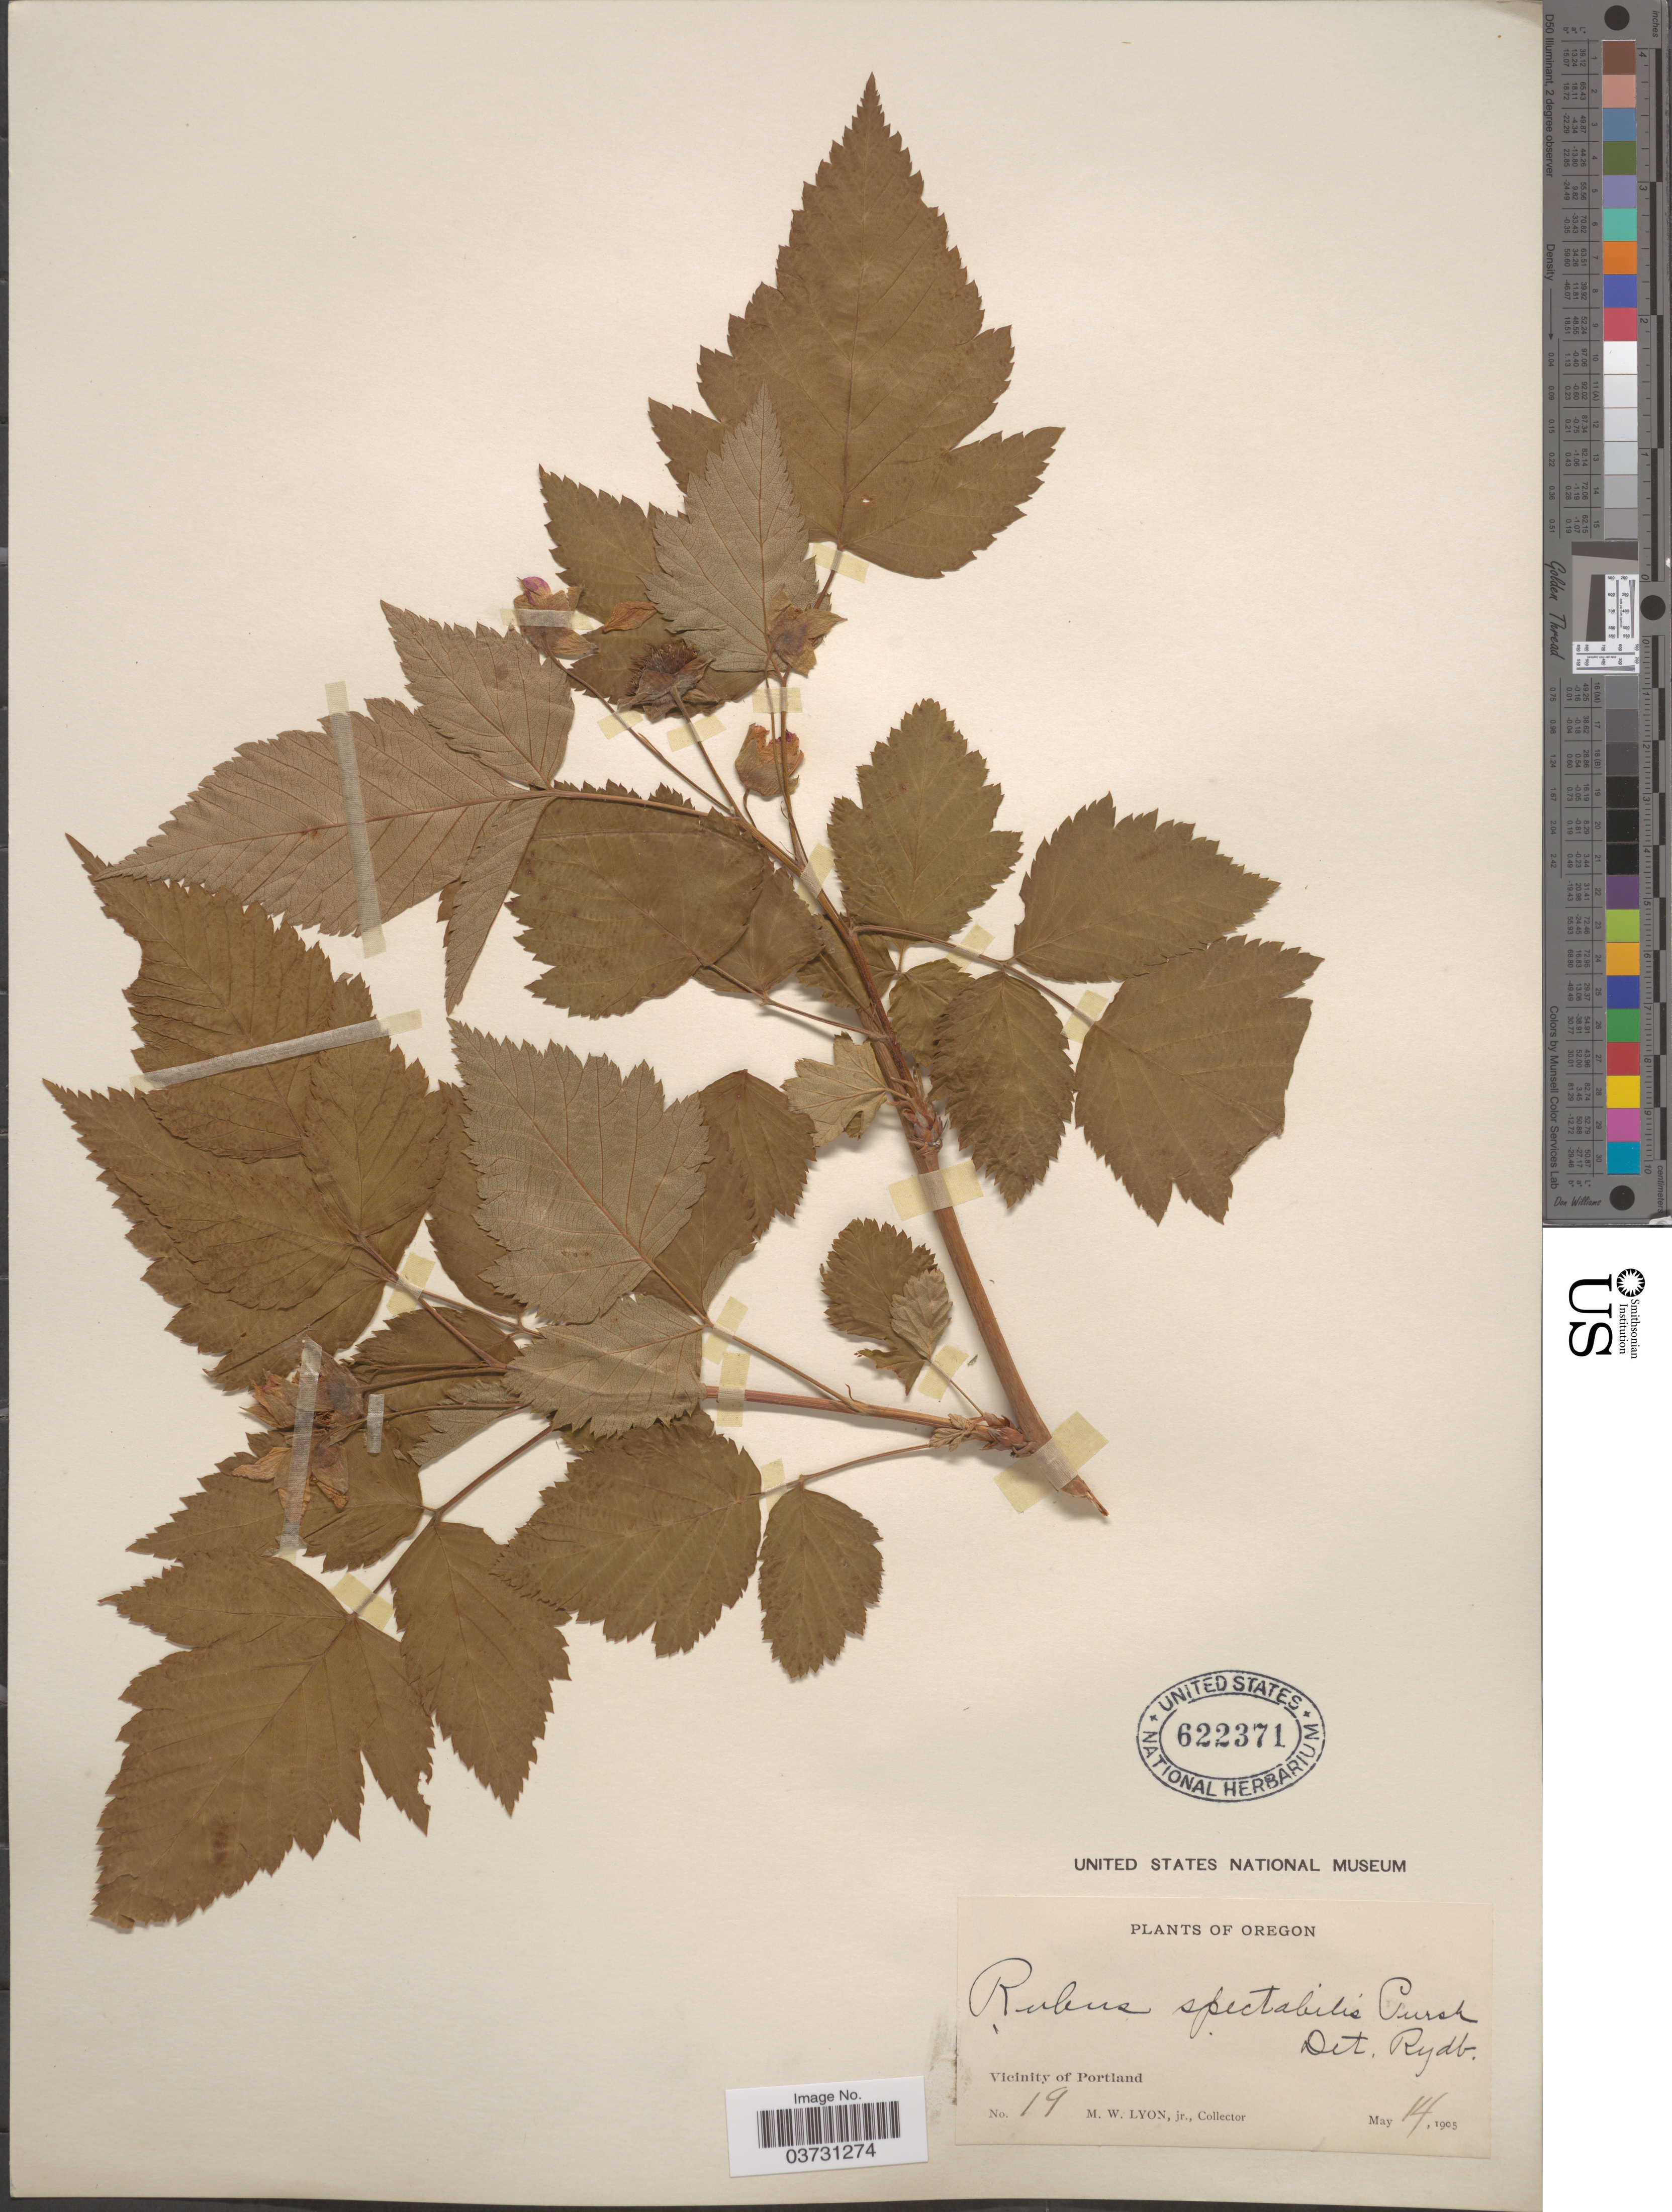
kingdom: Plantae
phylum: Tracheophyta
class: Magnoliopsida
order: Rosales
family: Rosaceae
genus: Rubus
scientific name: Rubus spectabilis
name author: Pursh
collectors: M. Lyon Jr.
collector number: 19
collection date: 1905-05-14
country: United States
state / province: Oregon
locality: Vicinity of Portland.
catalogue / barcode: US 622371